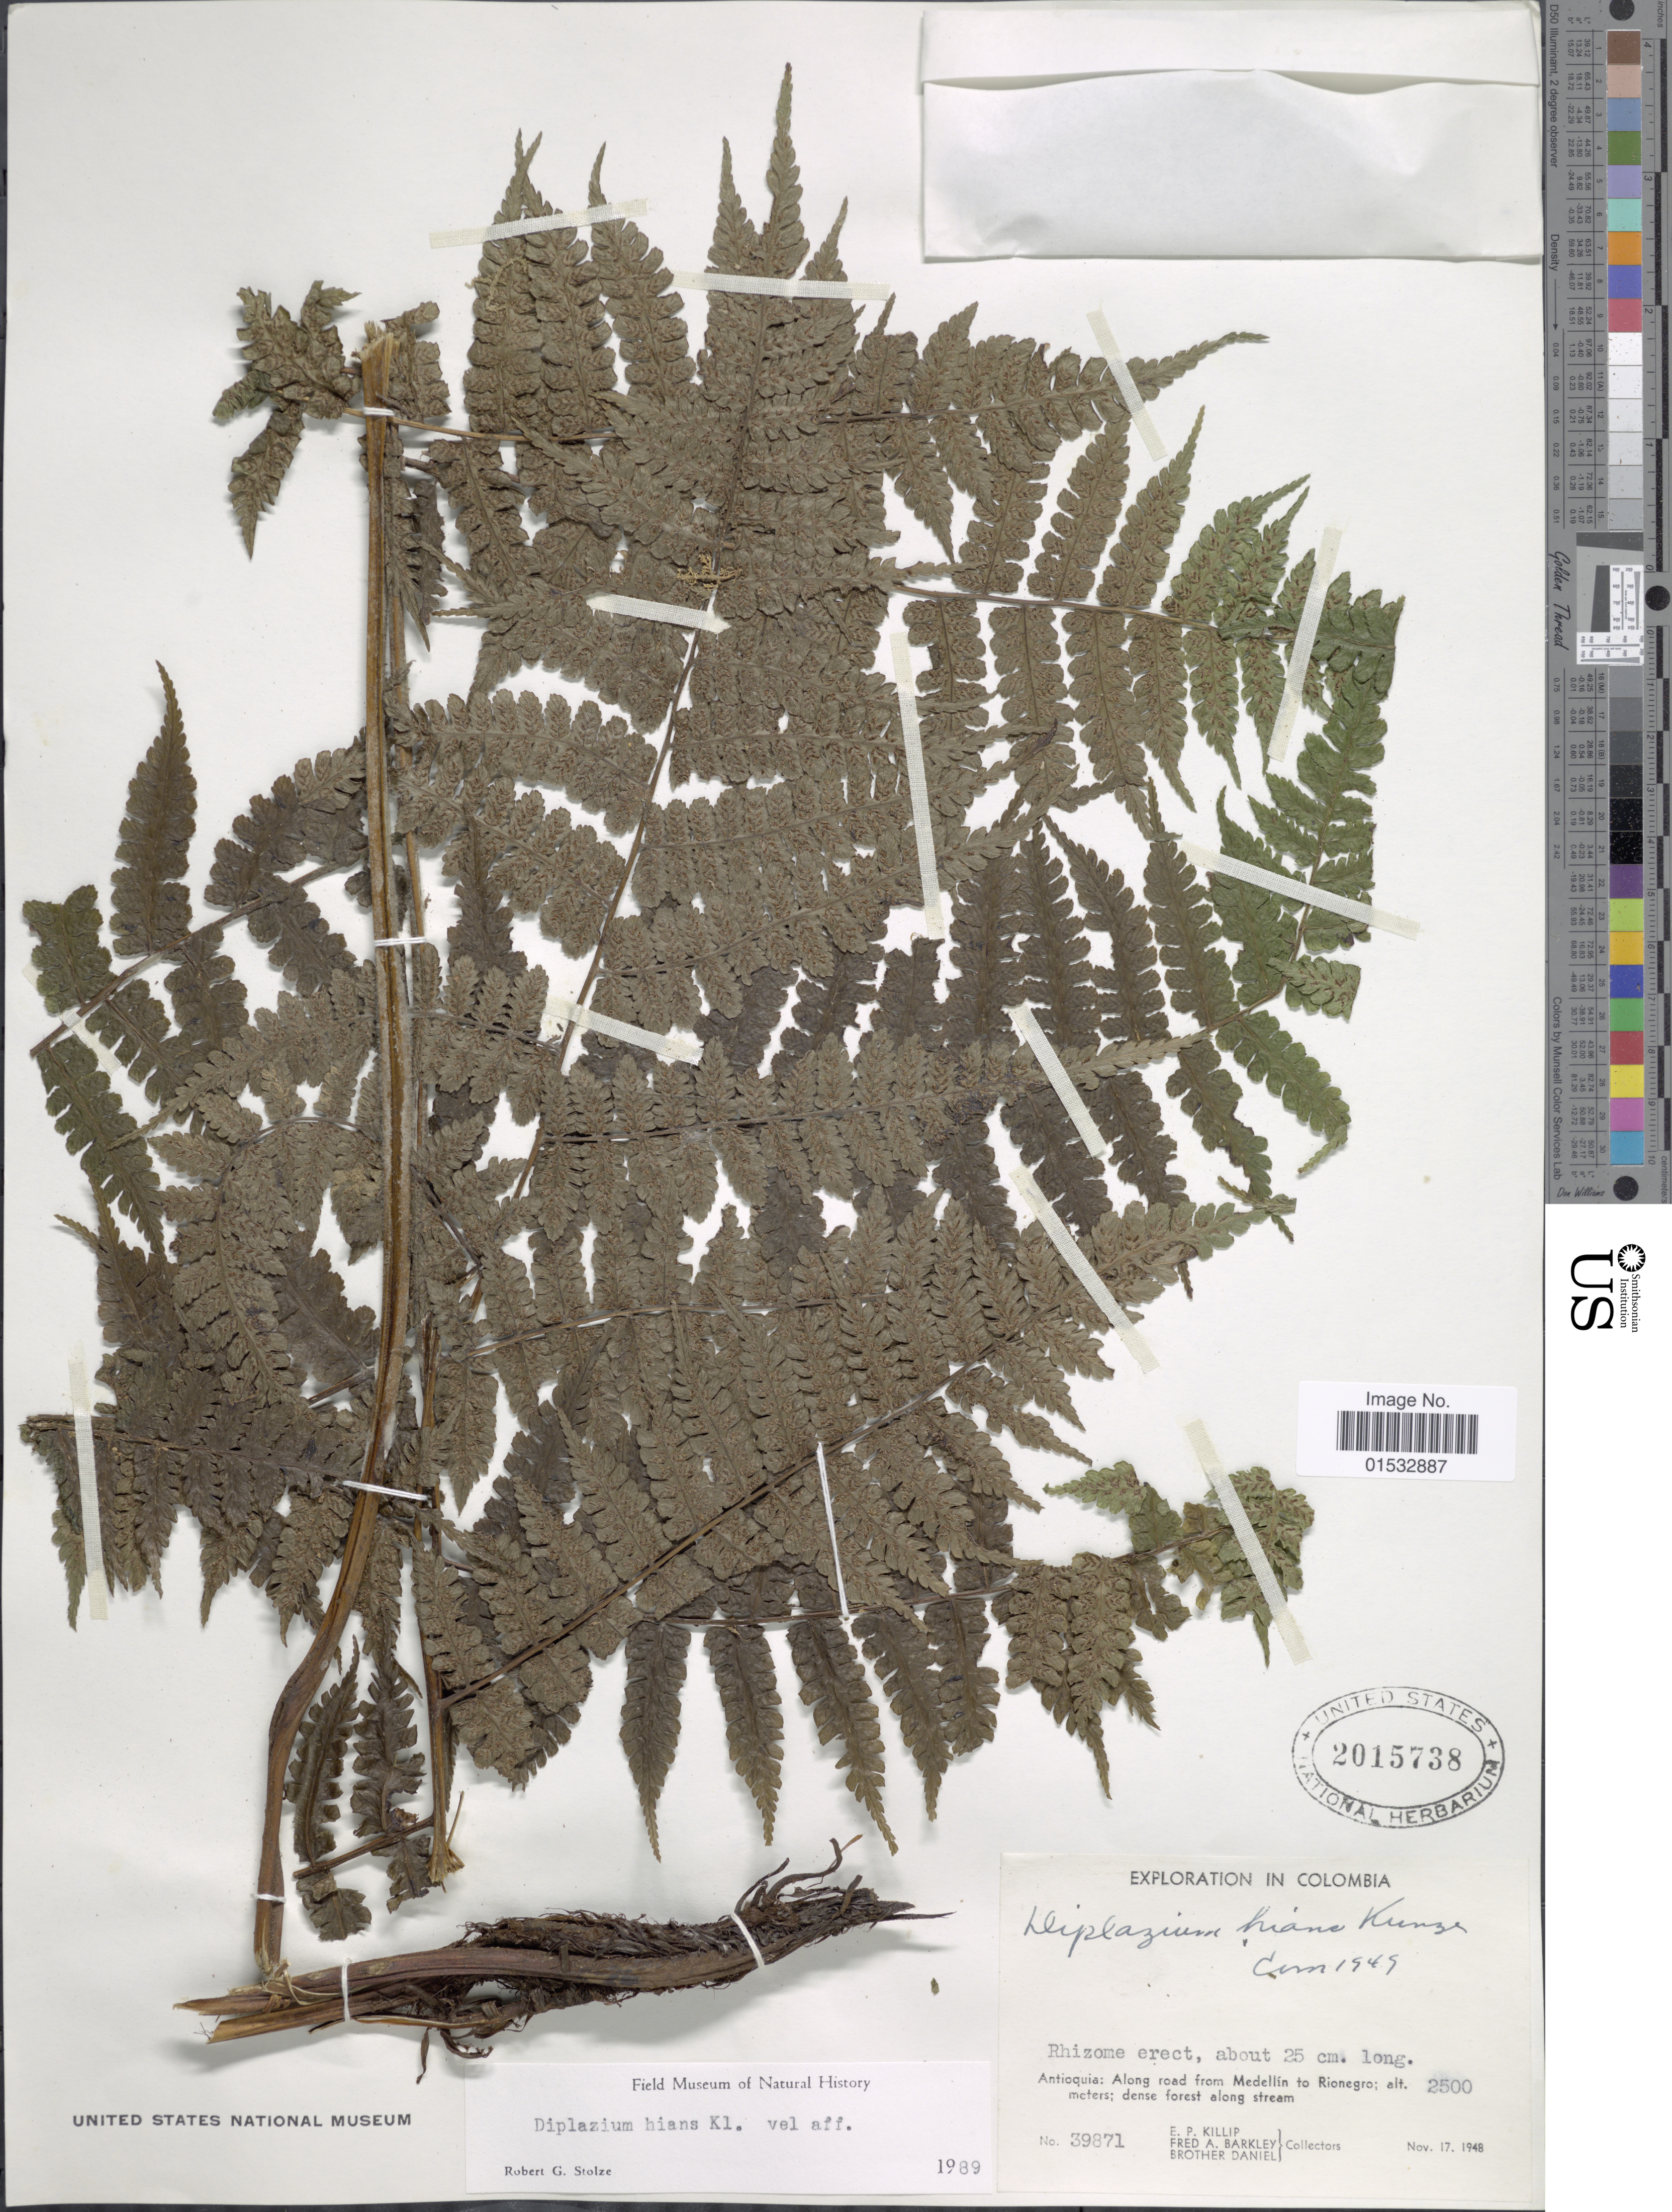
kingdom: Plantae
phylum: Tracheophyta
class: Polypodiopsida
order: Polypodiales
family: Athyriaceae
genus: Diplazium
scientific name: Diplazium hians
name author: Kunze ex Klotzsch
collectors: E. P. Killip, F. A. Barkley & Bro. Daniel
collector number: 39871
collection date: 1948-11-17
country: Colombia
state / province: Antioquia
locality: Along road from Medellin to Rionegro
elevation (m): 2500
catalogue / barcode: US 2015738